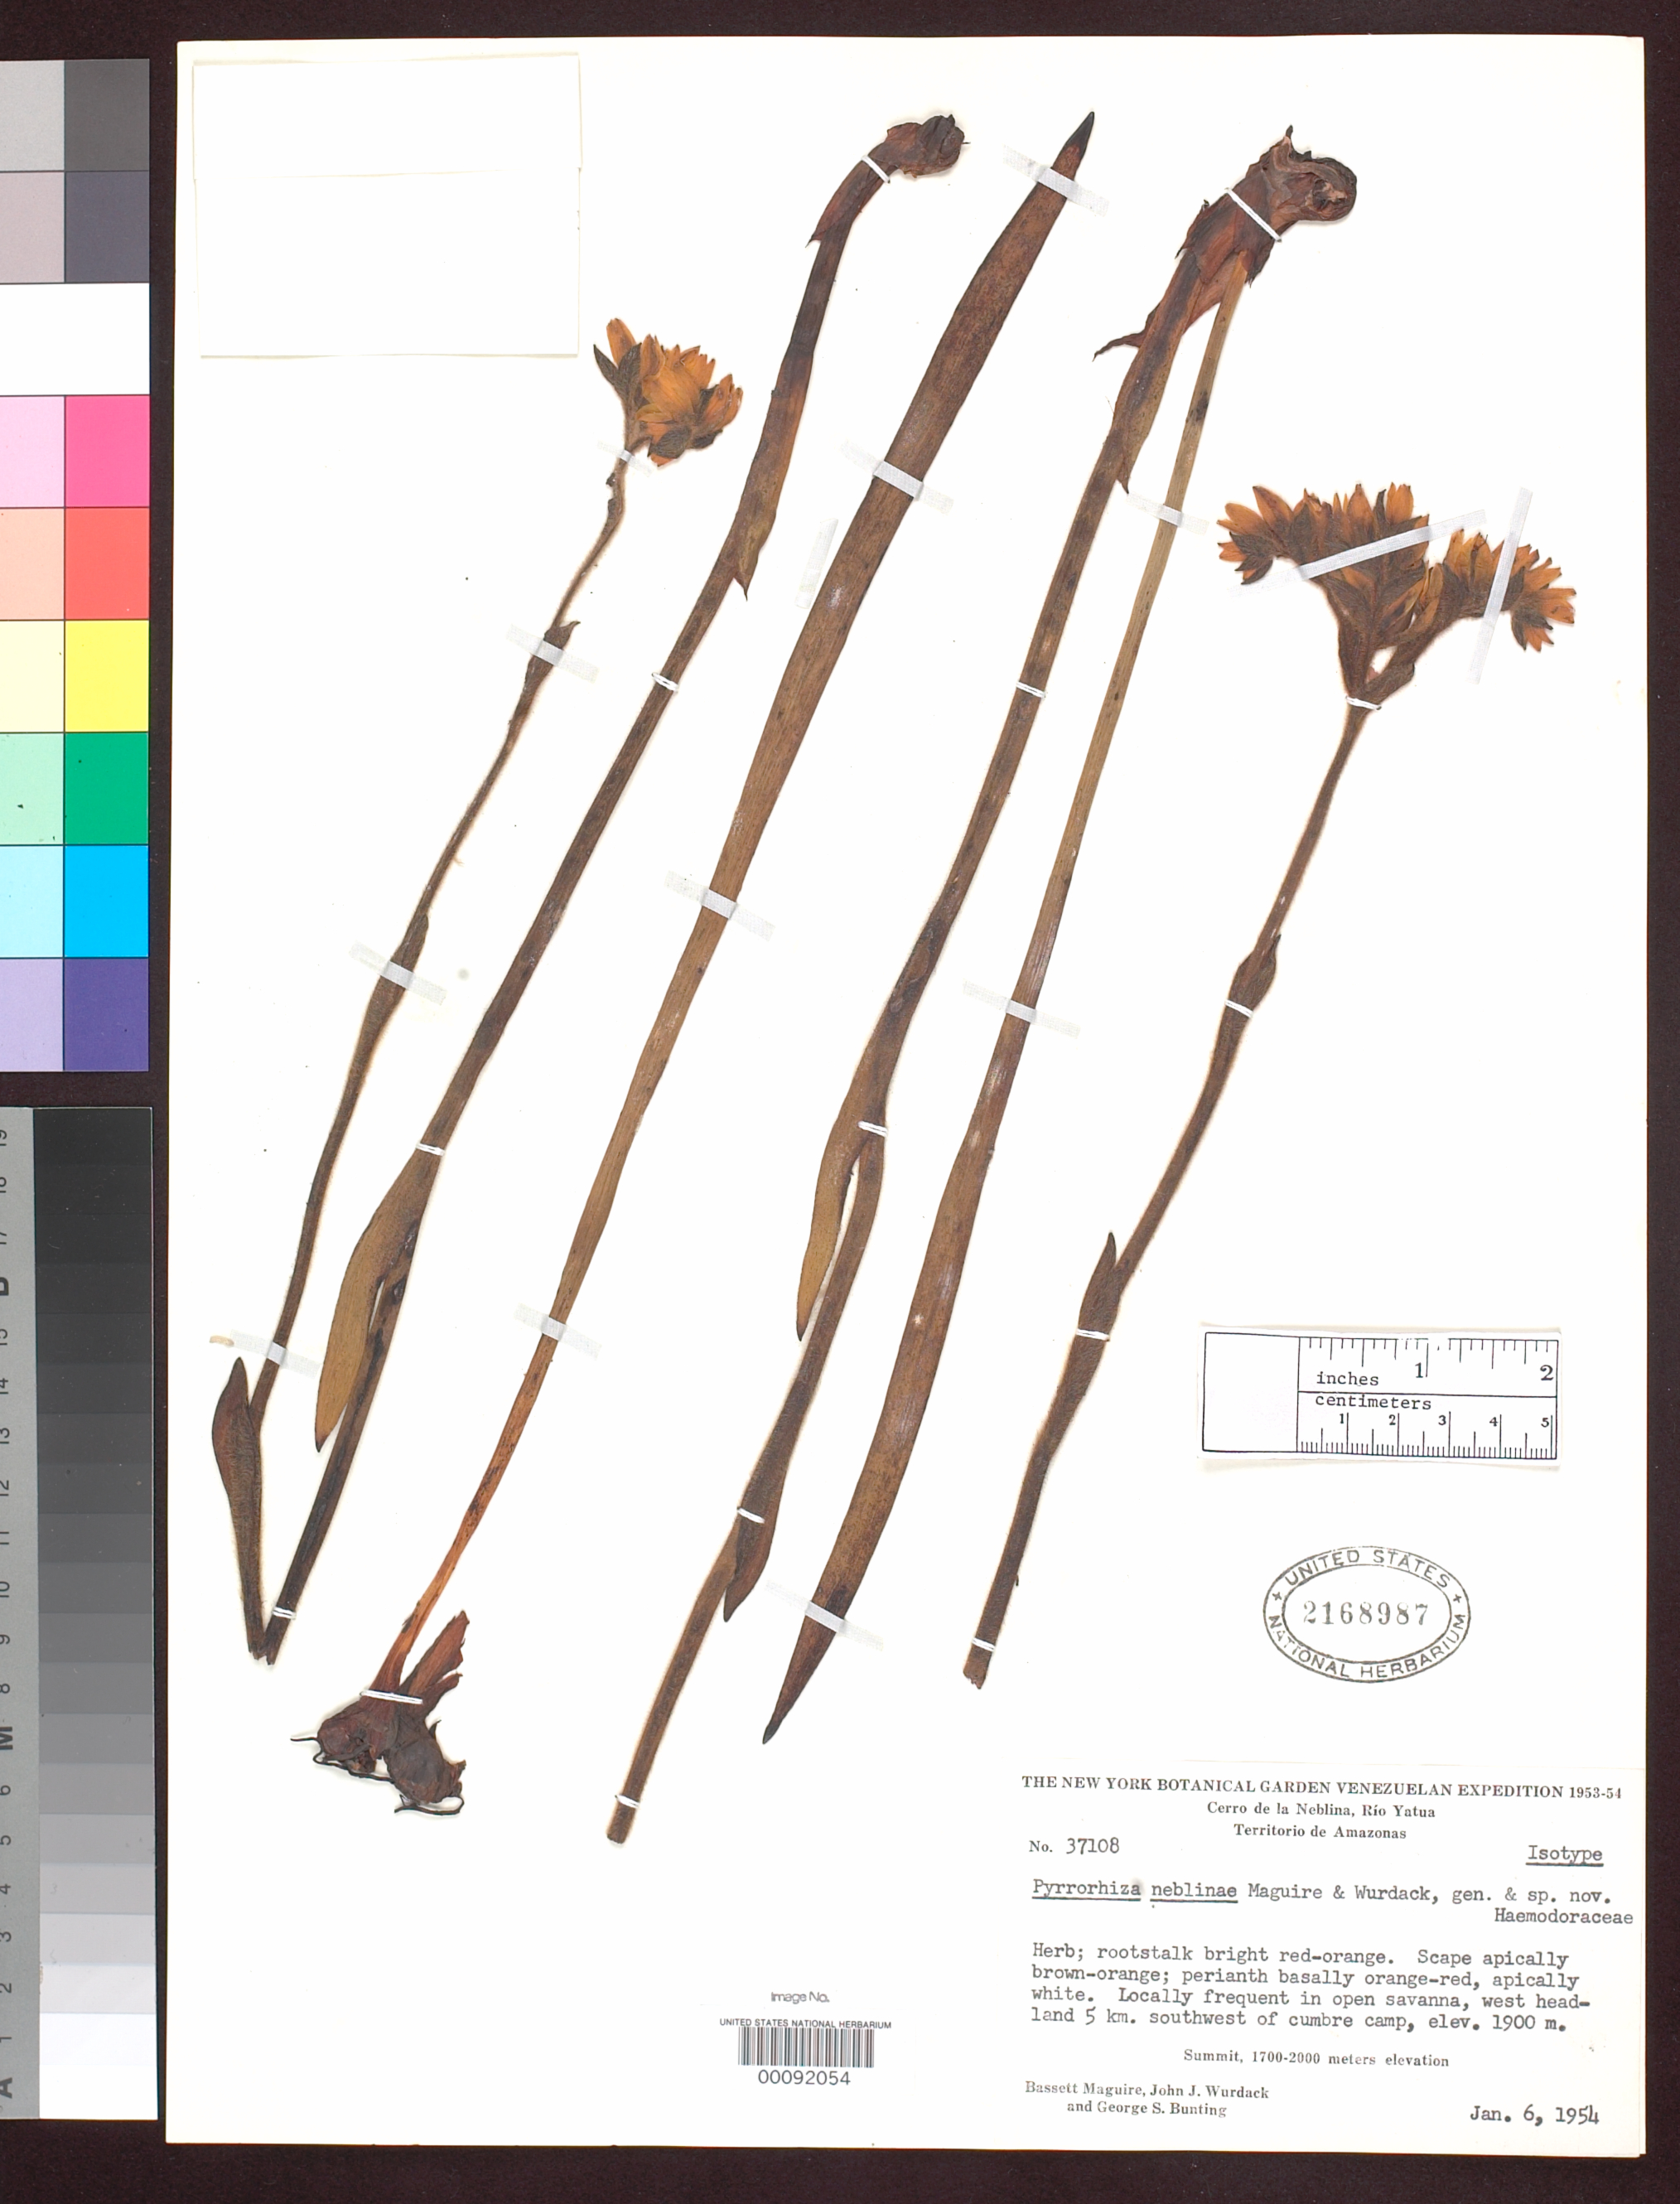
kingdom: Plantae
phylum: Tracheophyta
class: Liliopsida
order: Commelinales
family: Haemodoraceae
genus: Pyrrorhiza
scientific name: Pyrrorhiza neblinae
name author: Maguire & Wurdack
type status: Isotype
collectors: B. Maguire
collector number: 37108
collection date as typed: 06 Jan 1954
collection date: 1954-01-06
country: Venezuela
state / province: Amazonas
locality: Cerro de La Neblina, Rio Yatua.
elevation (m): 1700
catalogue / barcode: US 2168987